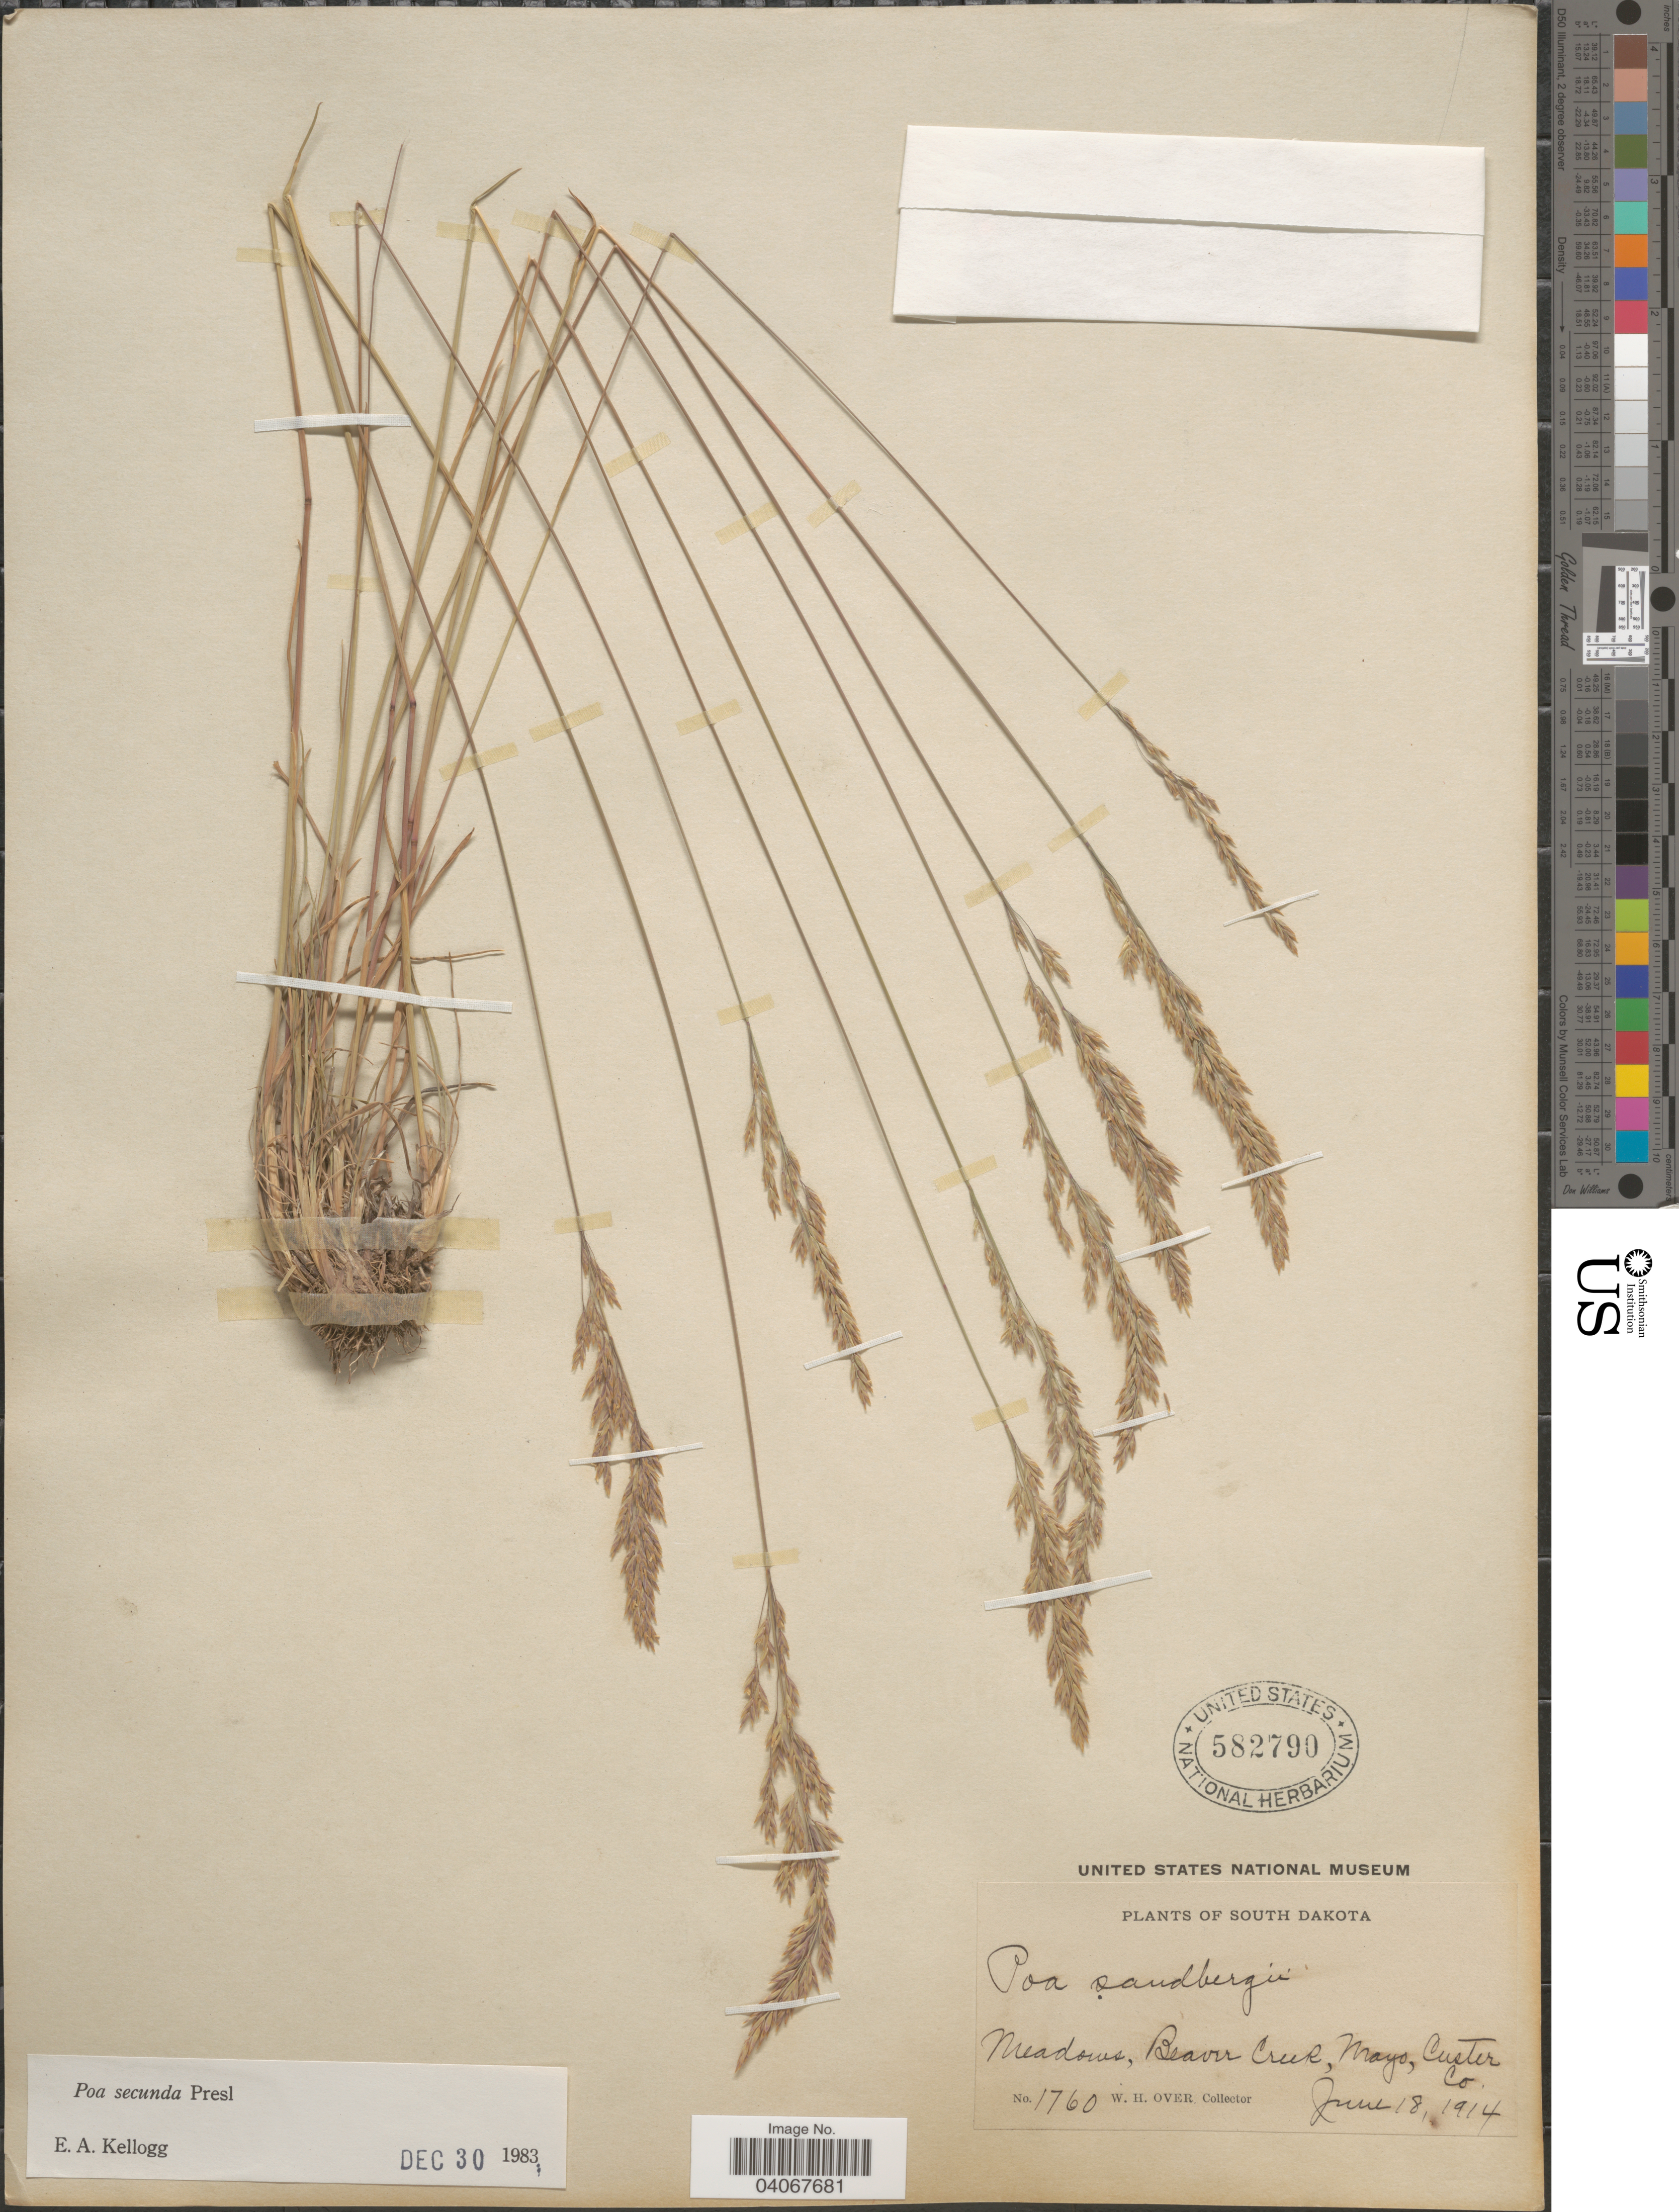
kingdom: Plantae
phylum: Tracheophyta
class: Liliopsida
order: Poales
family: Poaceae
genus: Poa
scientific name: Poa secunda subsp. secunda var. secunda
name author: J. Presl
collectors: W. Over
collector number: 1760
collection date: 1914-06-18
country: United States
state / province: South Dakota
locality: Meadows, Beaver Creek, Mayo, Custer Co.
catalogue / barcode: US 582790